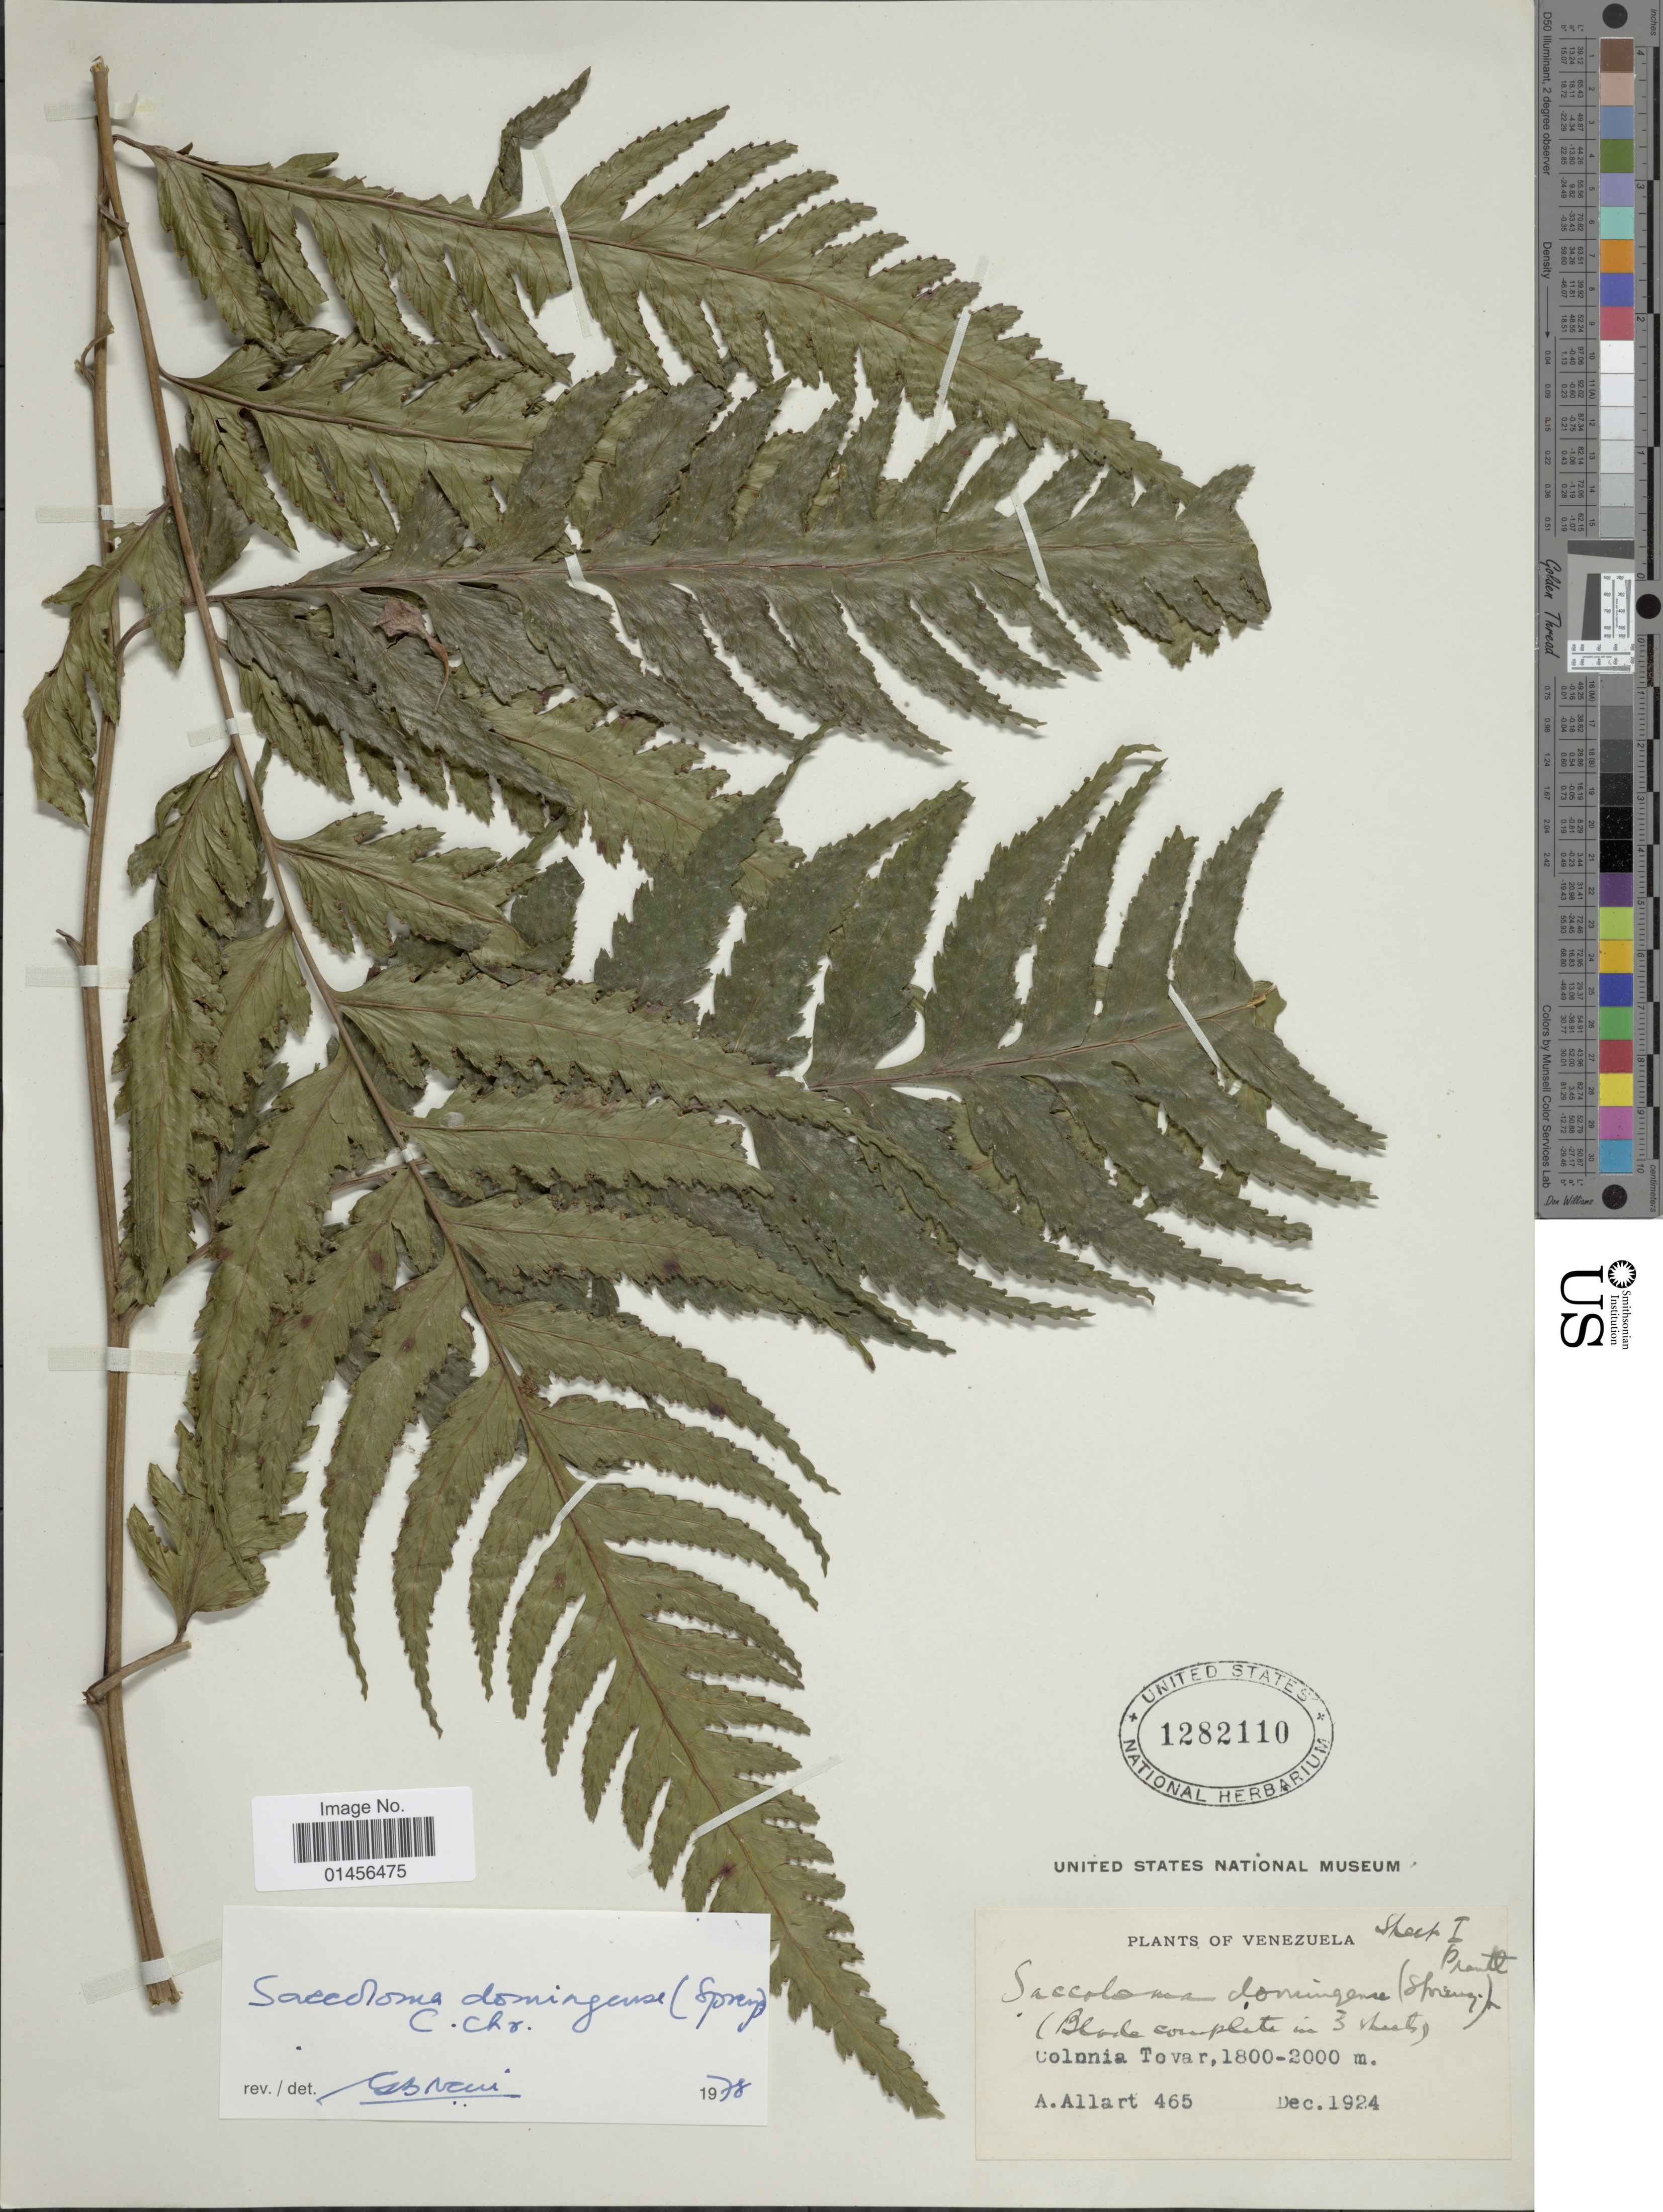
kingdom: Plantae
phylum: Tracheophyta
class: Polypodiopsida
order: Polypodiales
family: Saccolomataceae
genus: Saccoloma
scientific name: Saccoloma domingense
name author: (Spreng.) C. Chr.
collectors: A. Allart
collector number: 465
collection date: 1924-12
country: Venezuela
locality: Colonia Tovar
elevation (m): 1800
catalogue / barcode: US 1282110